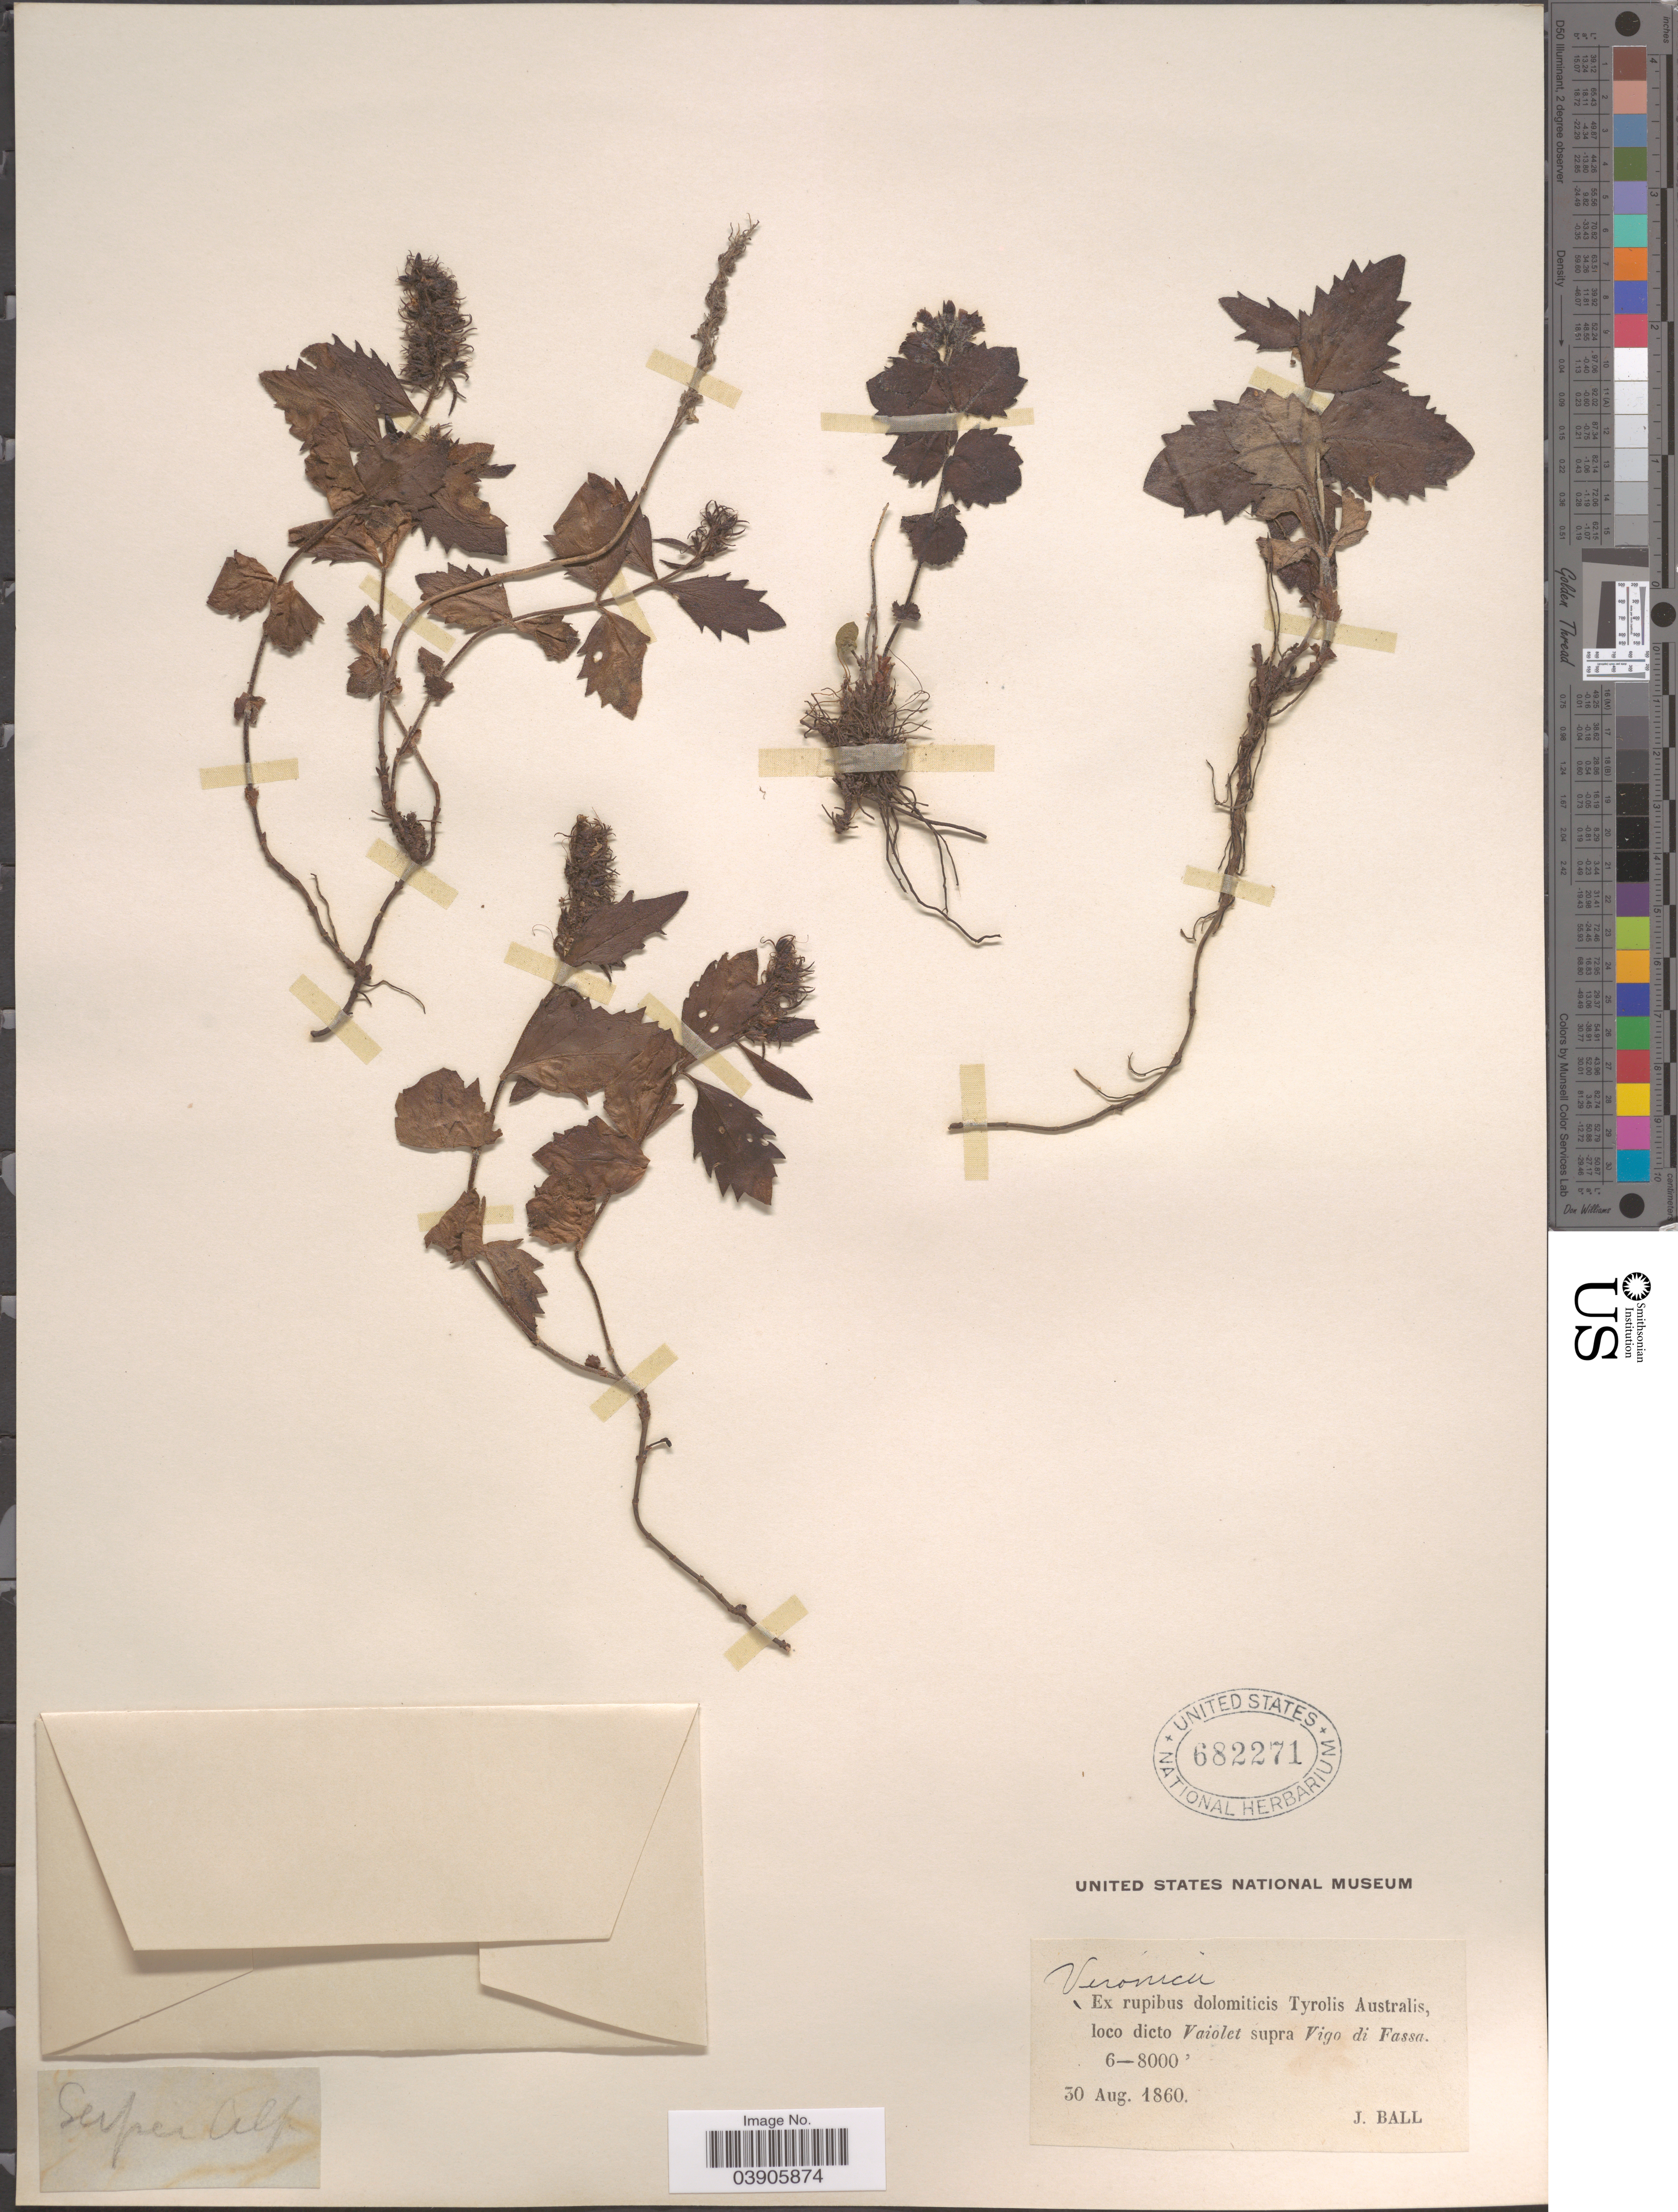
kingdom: Plantae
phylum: Tracheophyta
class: Magnoliopsida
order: Lamiales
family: Plantaginaceae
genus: Paederota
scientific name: Paederota sp.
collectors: J. Ball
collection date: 1860-08-30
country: Italy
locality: Ex rupibus dolomiticis Tyrolis Australis, loco dicto Vaiolet supra Vigo di Fassa.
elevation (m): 1829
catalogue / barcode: US 682271